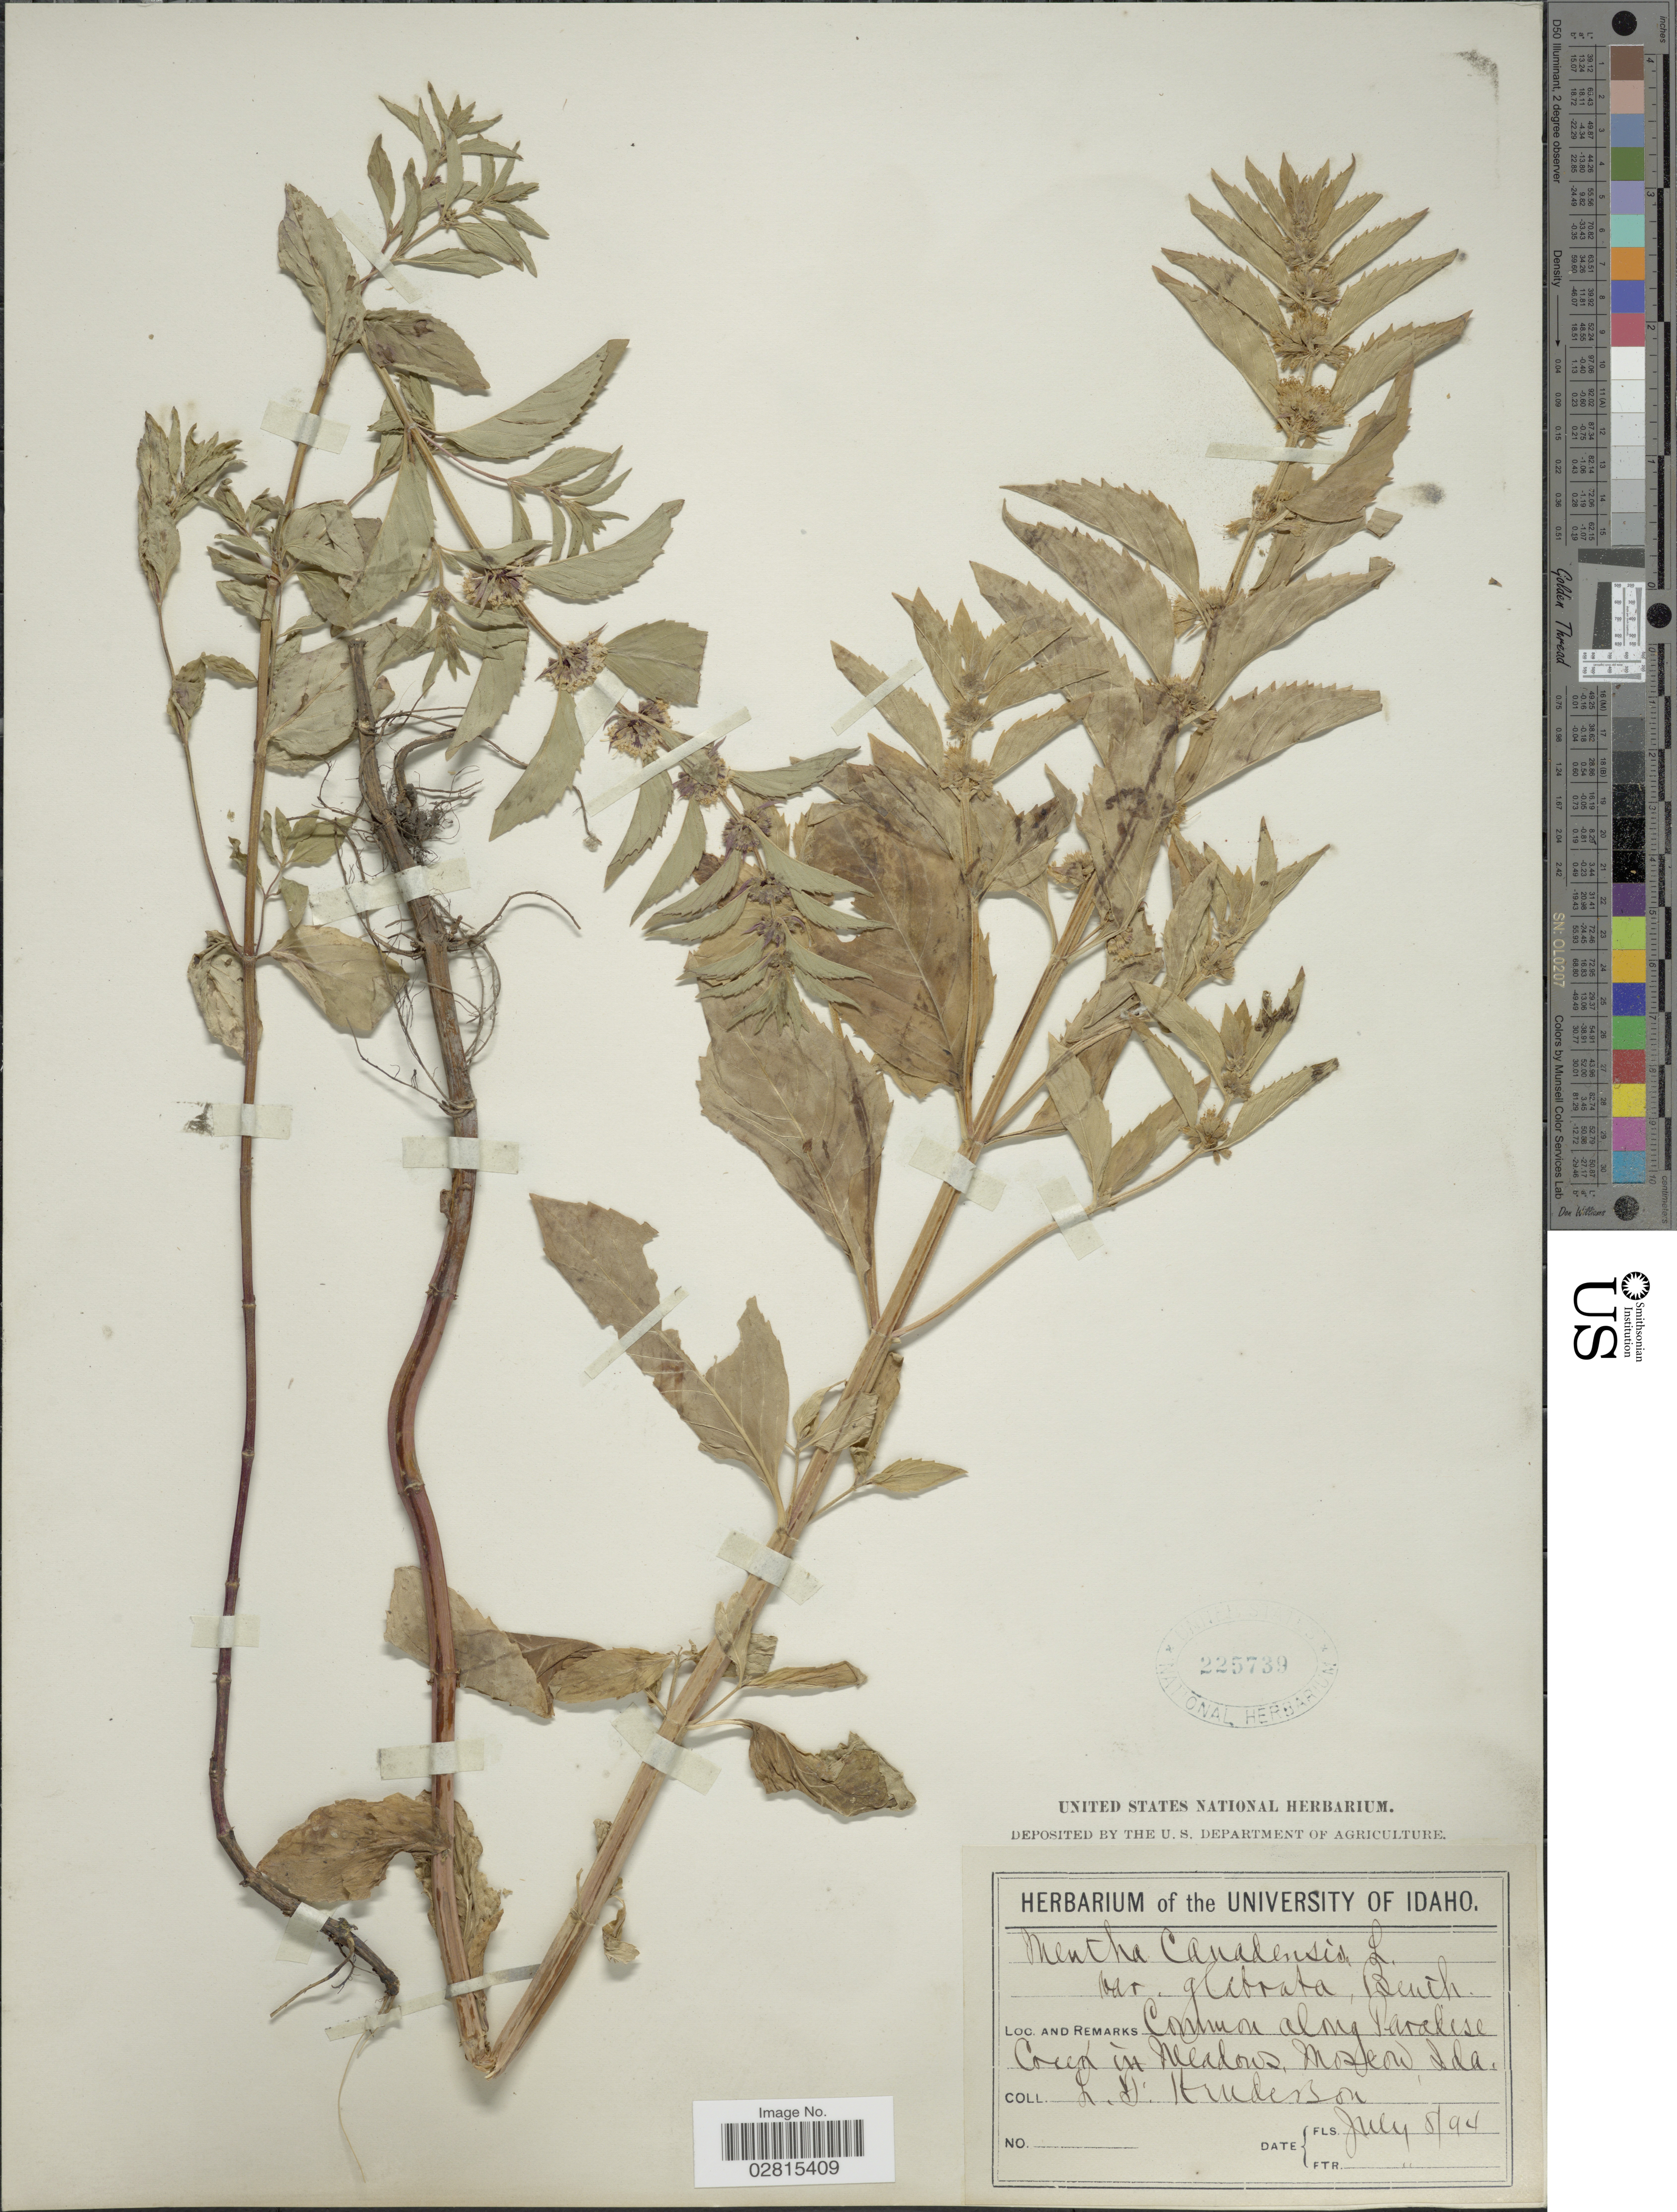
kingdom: Plantae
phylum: Tracheophyta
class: Magnoliopsida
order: Lamiales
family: Lamiaceae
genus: Mentha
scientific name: Mentha canadensis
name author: L.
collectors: L. Henderson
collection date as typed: Transcribed d/m/y: 8/7/94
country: United States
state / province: Idaho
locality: Common along Paradise Creek in Meadow, Moscow.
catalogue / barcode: US 225739